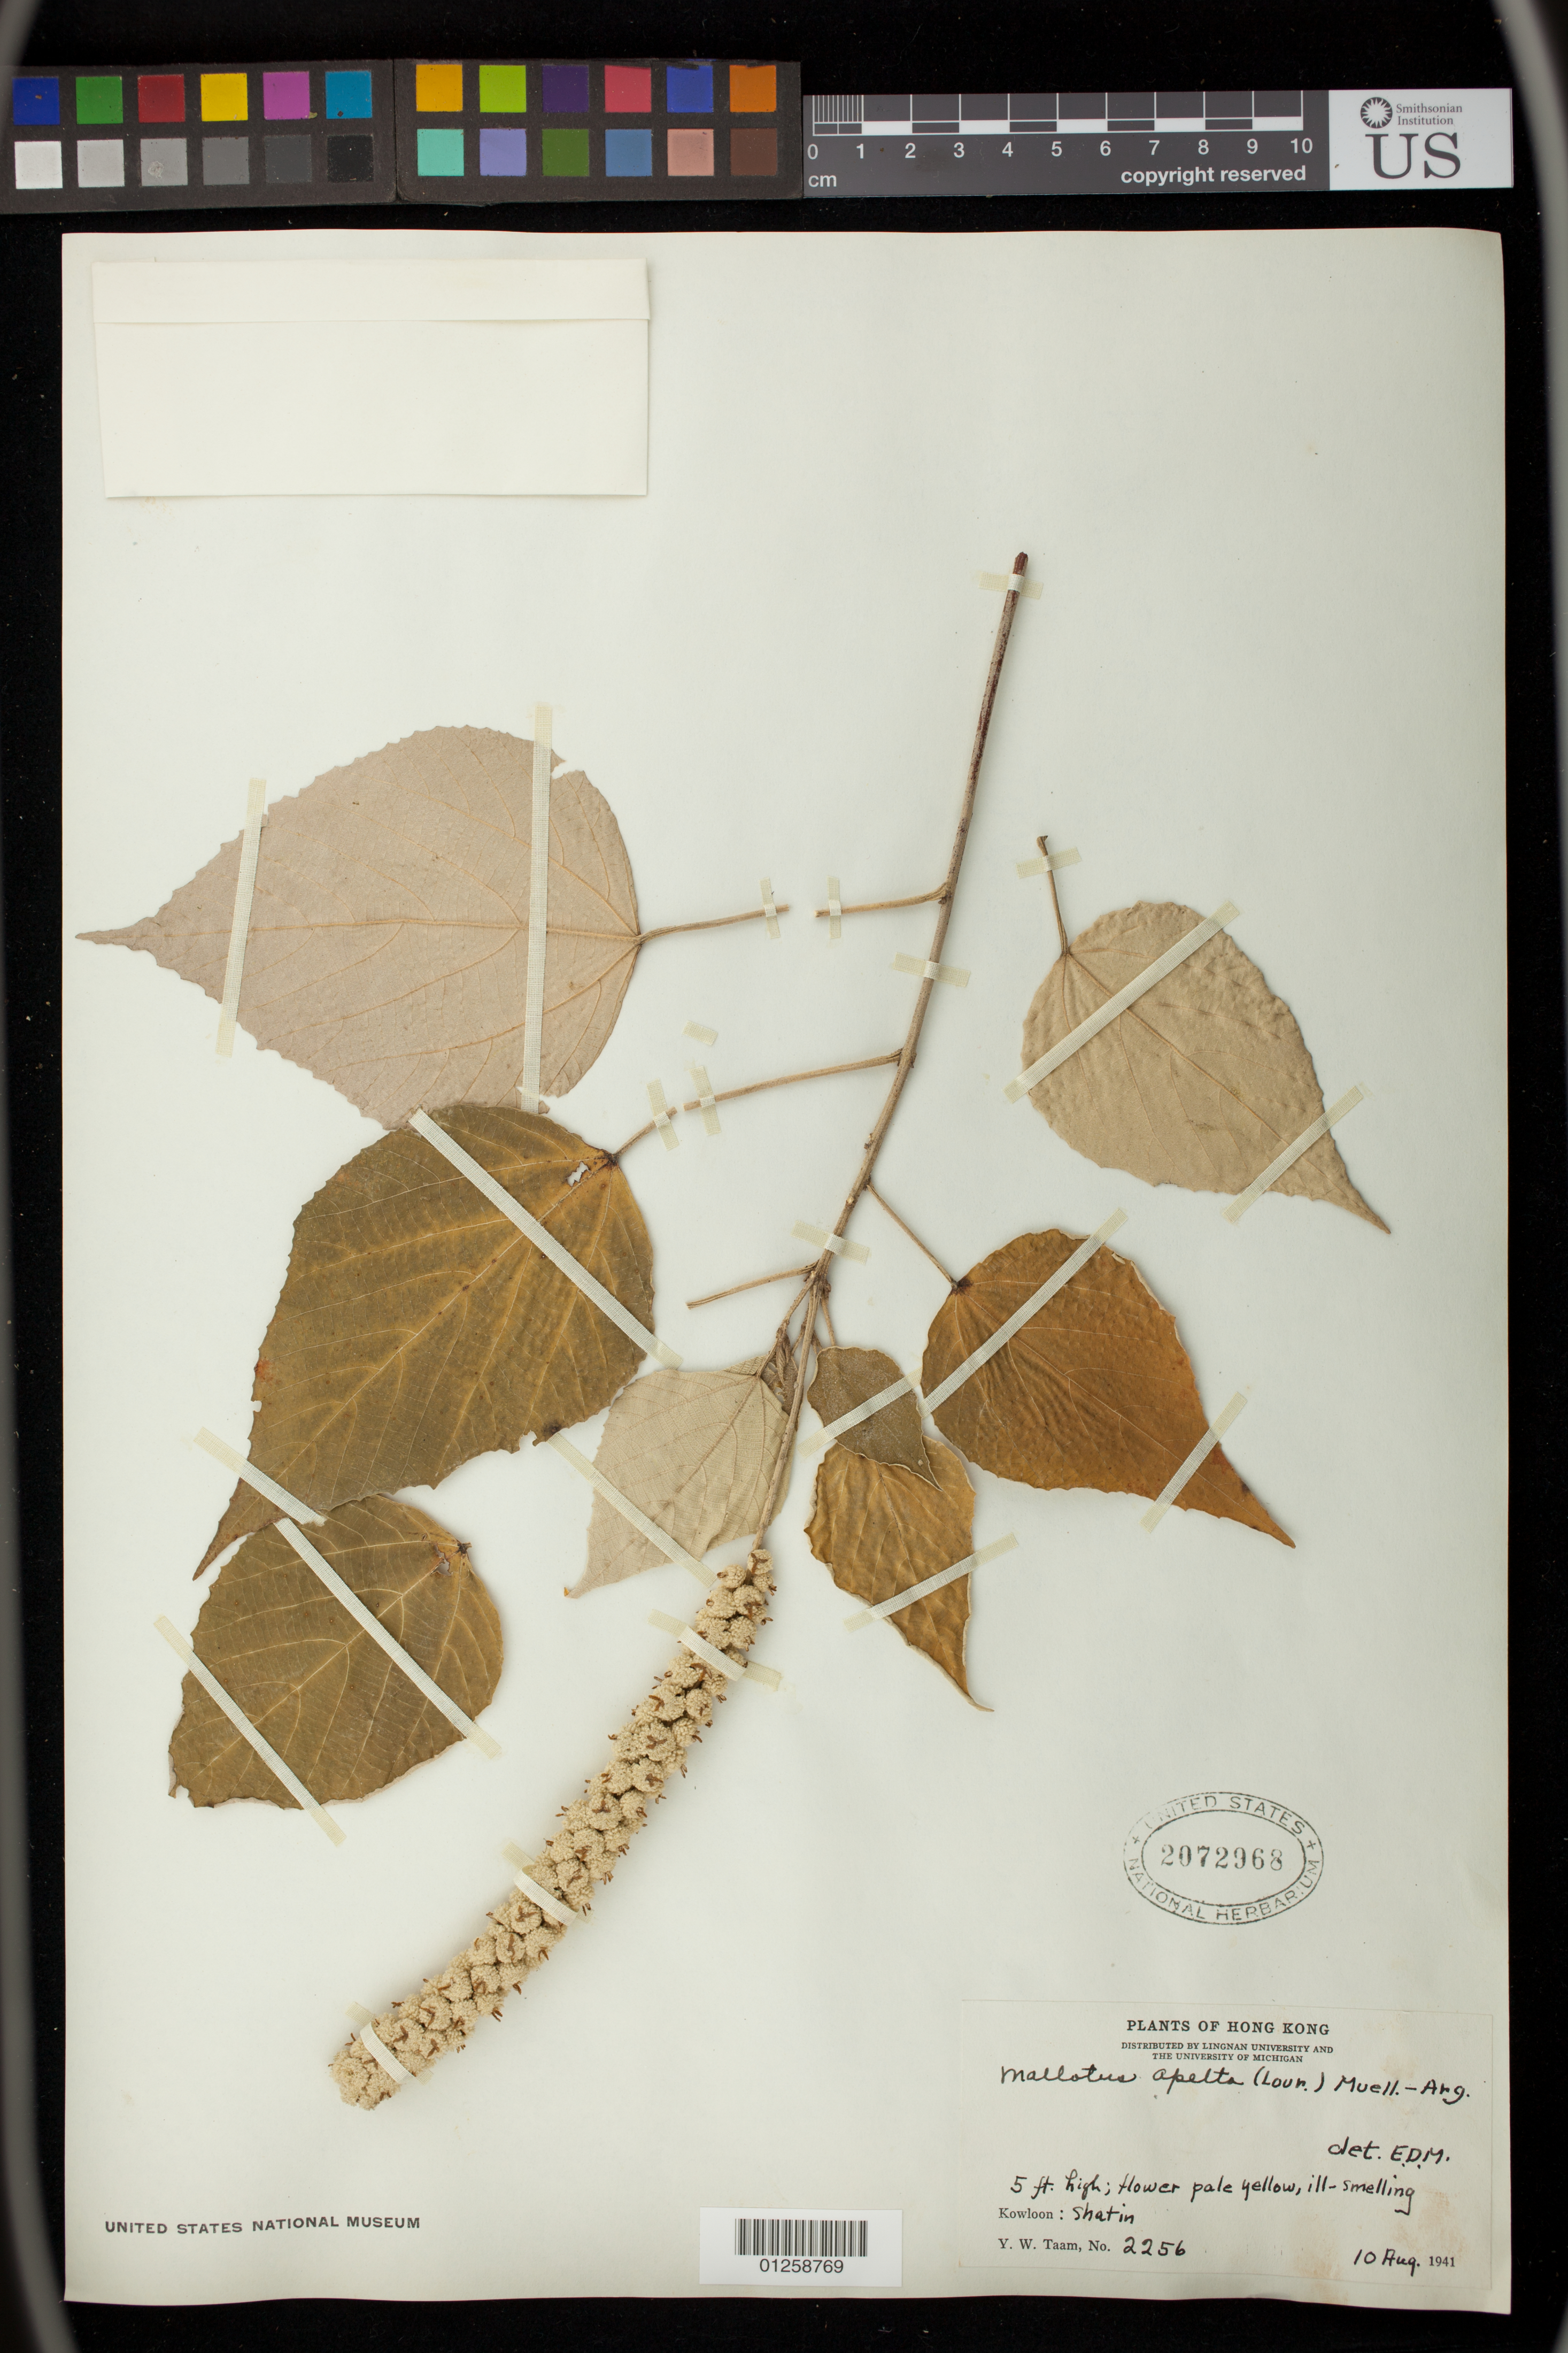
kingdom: Plantae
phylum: Tracheophyta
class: Magnoliopsida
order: Malpighiales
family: Euphorbiaceae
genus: Mallotus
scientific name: Mallotus apelta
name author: (Lour.) Müll. Arg.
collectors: Y. W. Taam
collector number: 2256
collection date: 1941-08-10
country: China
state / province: Hong Kong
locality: Kowloon: Shatin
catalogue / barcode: US 2072968